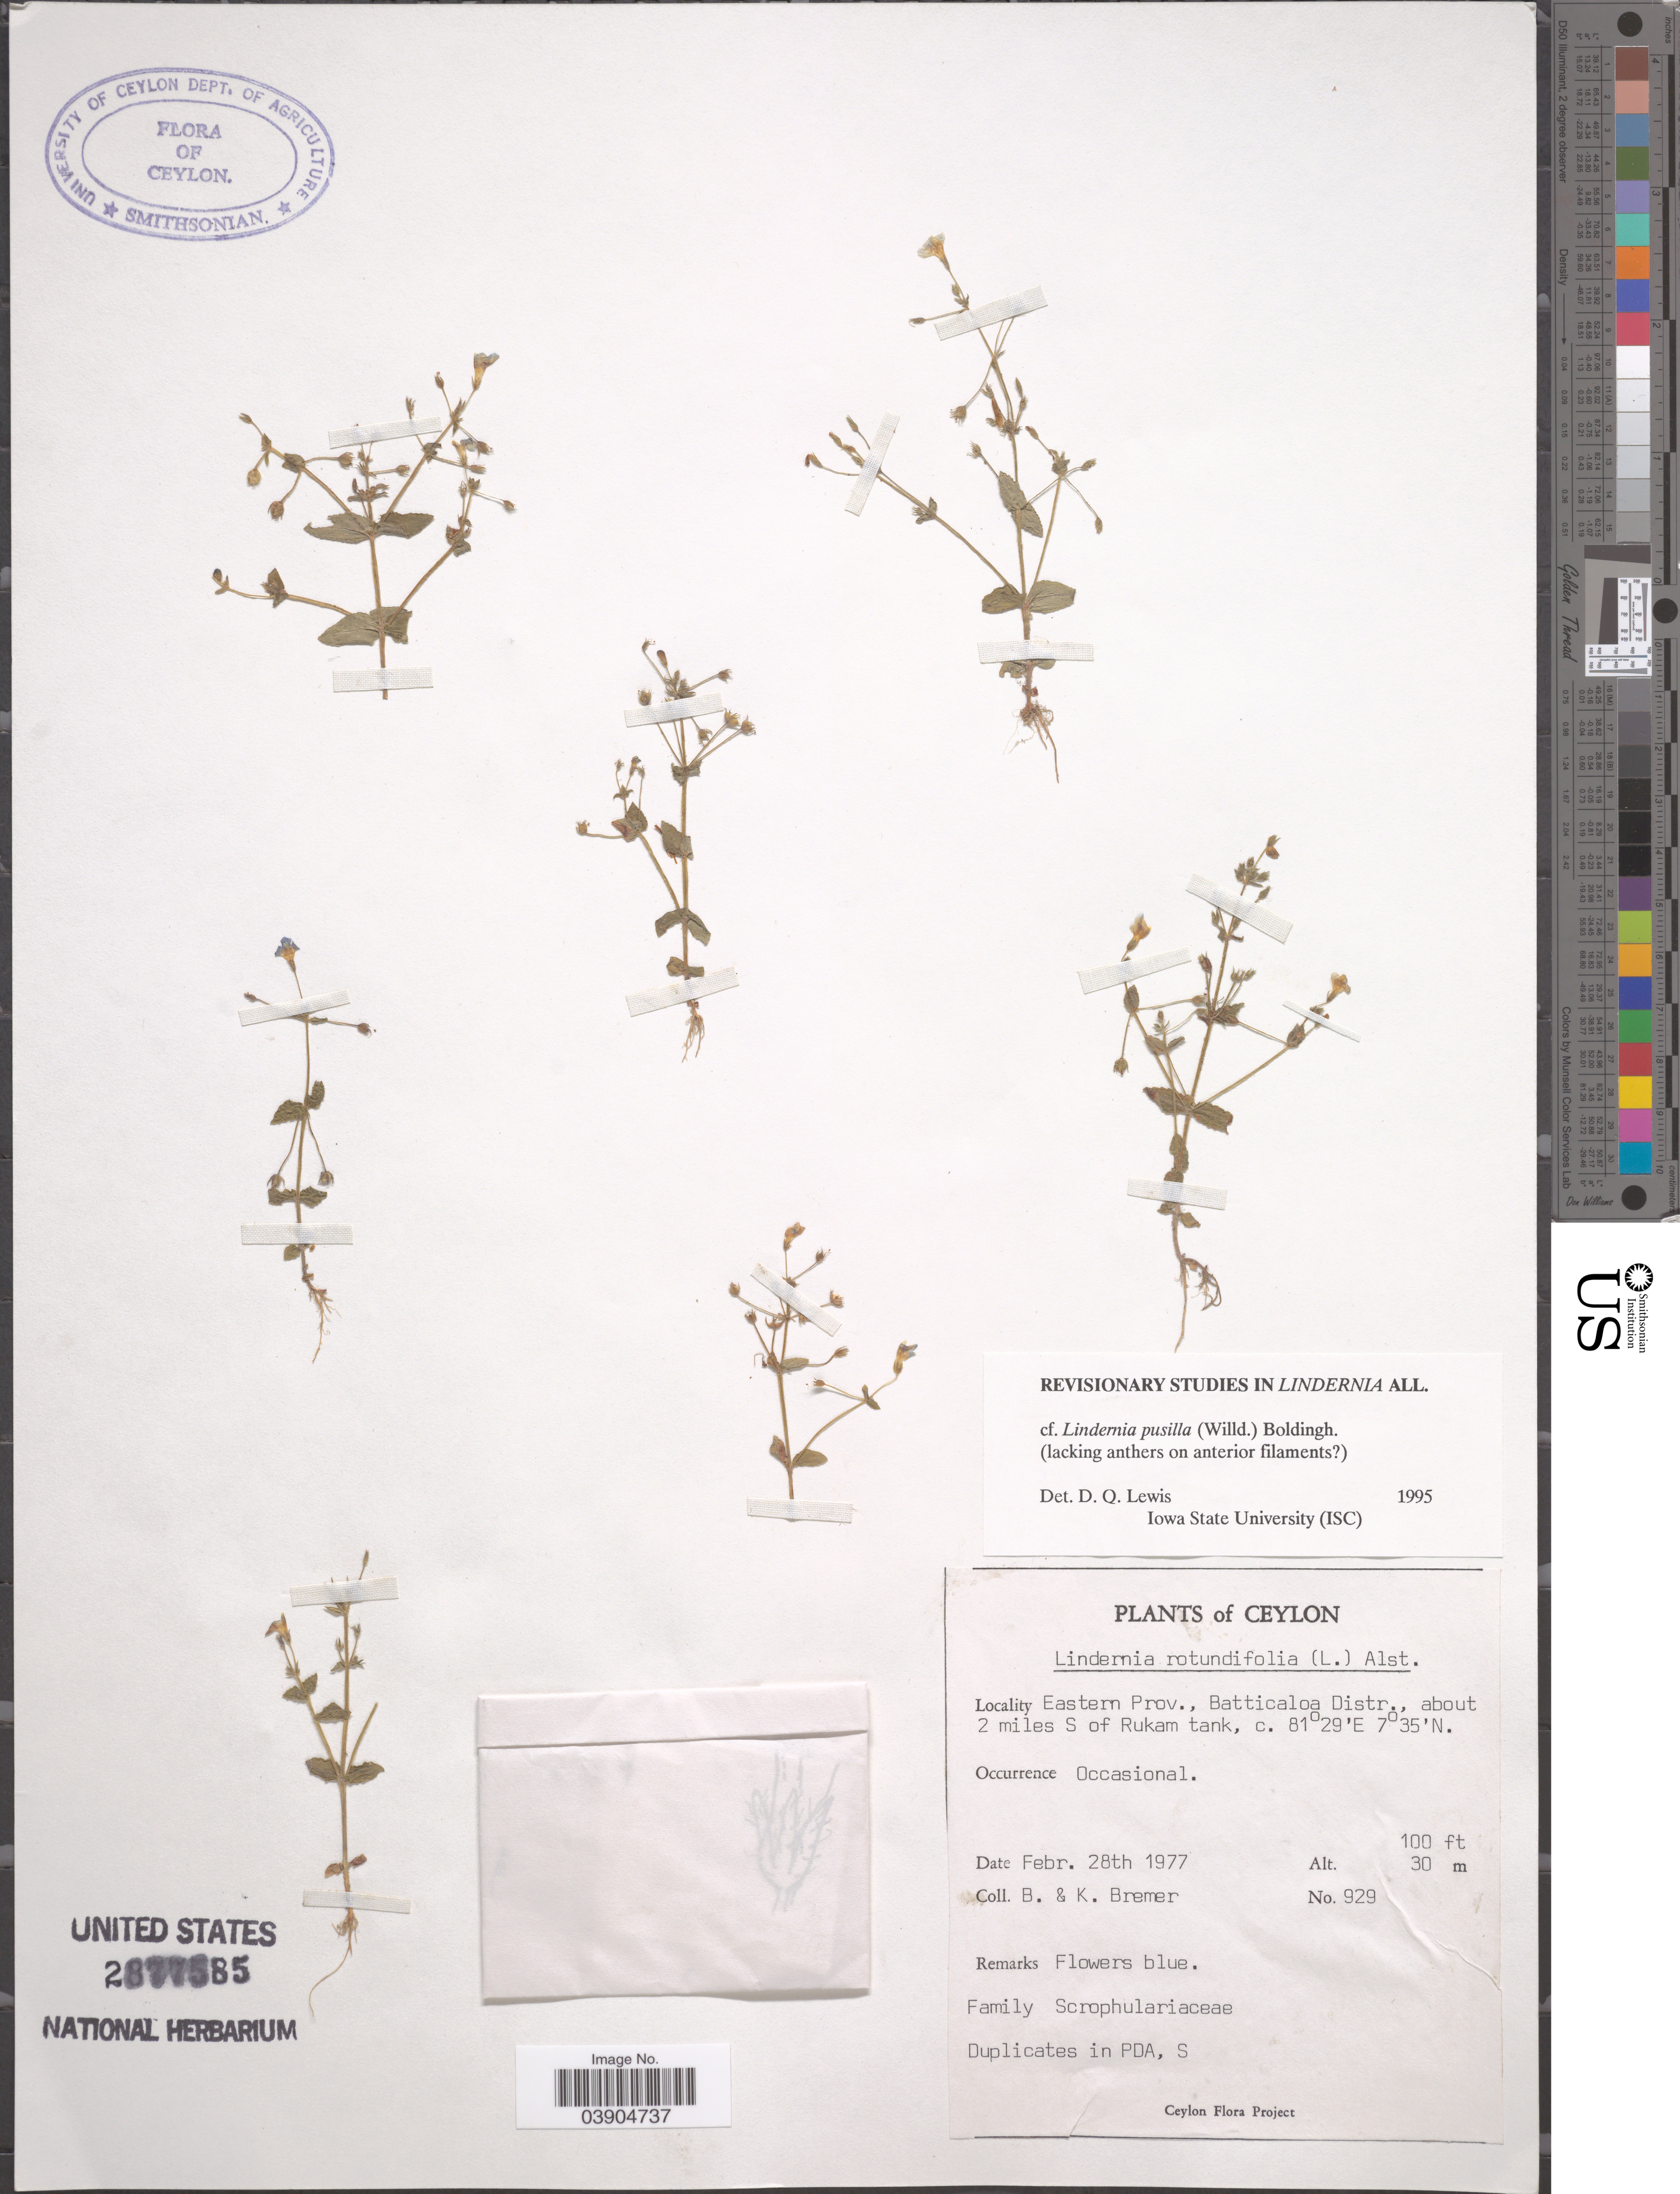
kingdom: Plantae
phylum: Tracheophyta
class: Magnoliopsida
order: Lamiales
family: Linderniaceae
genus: Lindernia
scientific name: Lindernia pusilla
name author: (Willd.) Bold.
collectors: B. Bremer & K. Bremer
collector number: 929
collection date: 1977-02-28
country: Sri Lanka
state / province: Eastern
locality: Ceylon. Batticaloa Distr., about 2 miles S of Rukam tank.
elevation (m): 30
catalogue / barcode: US 2877585